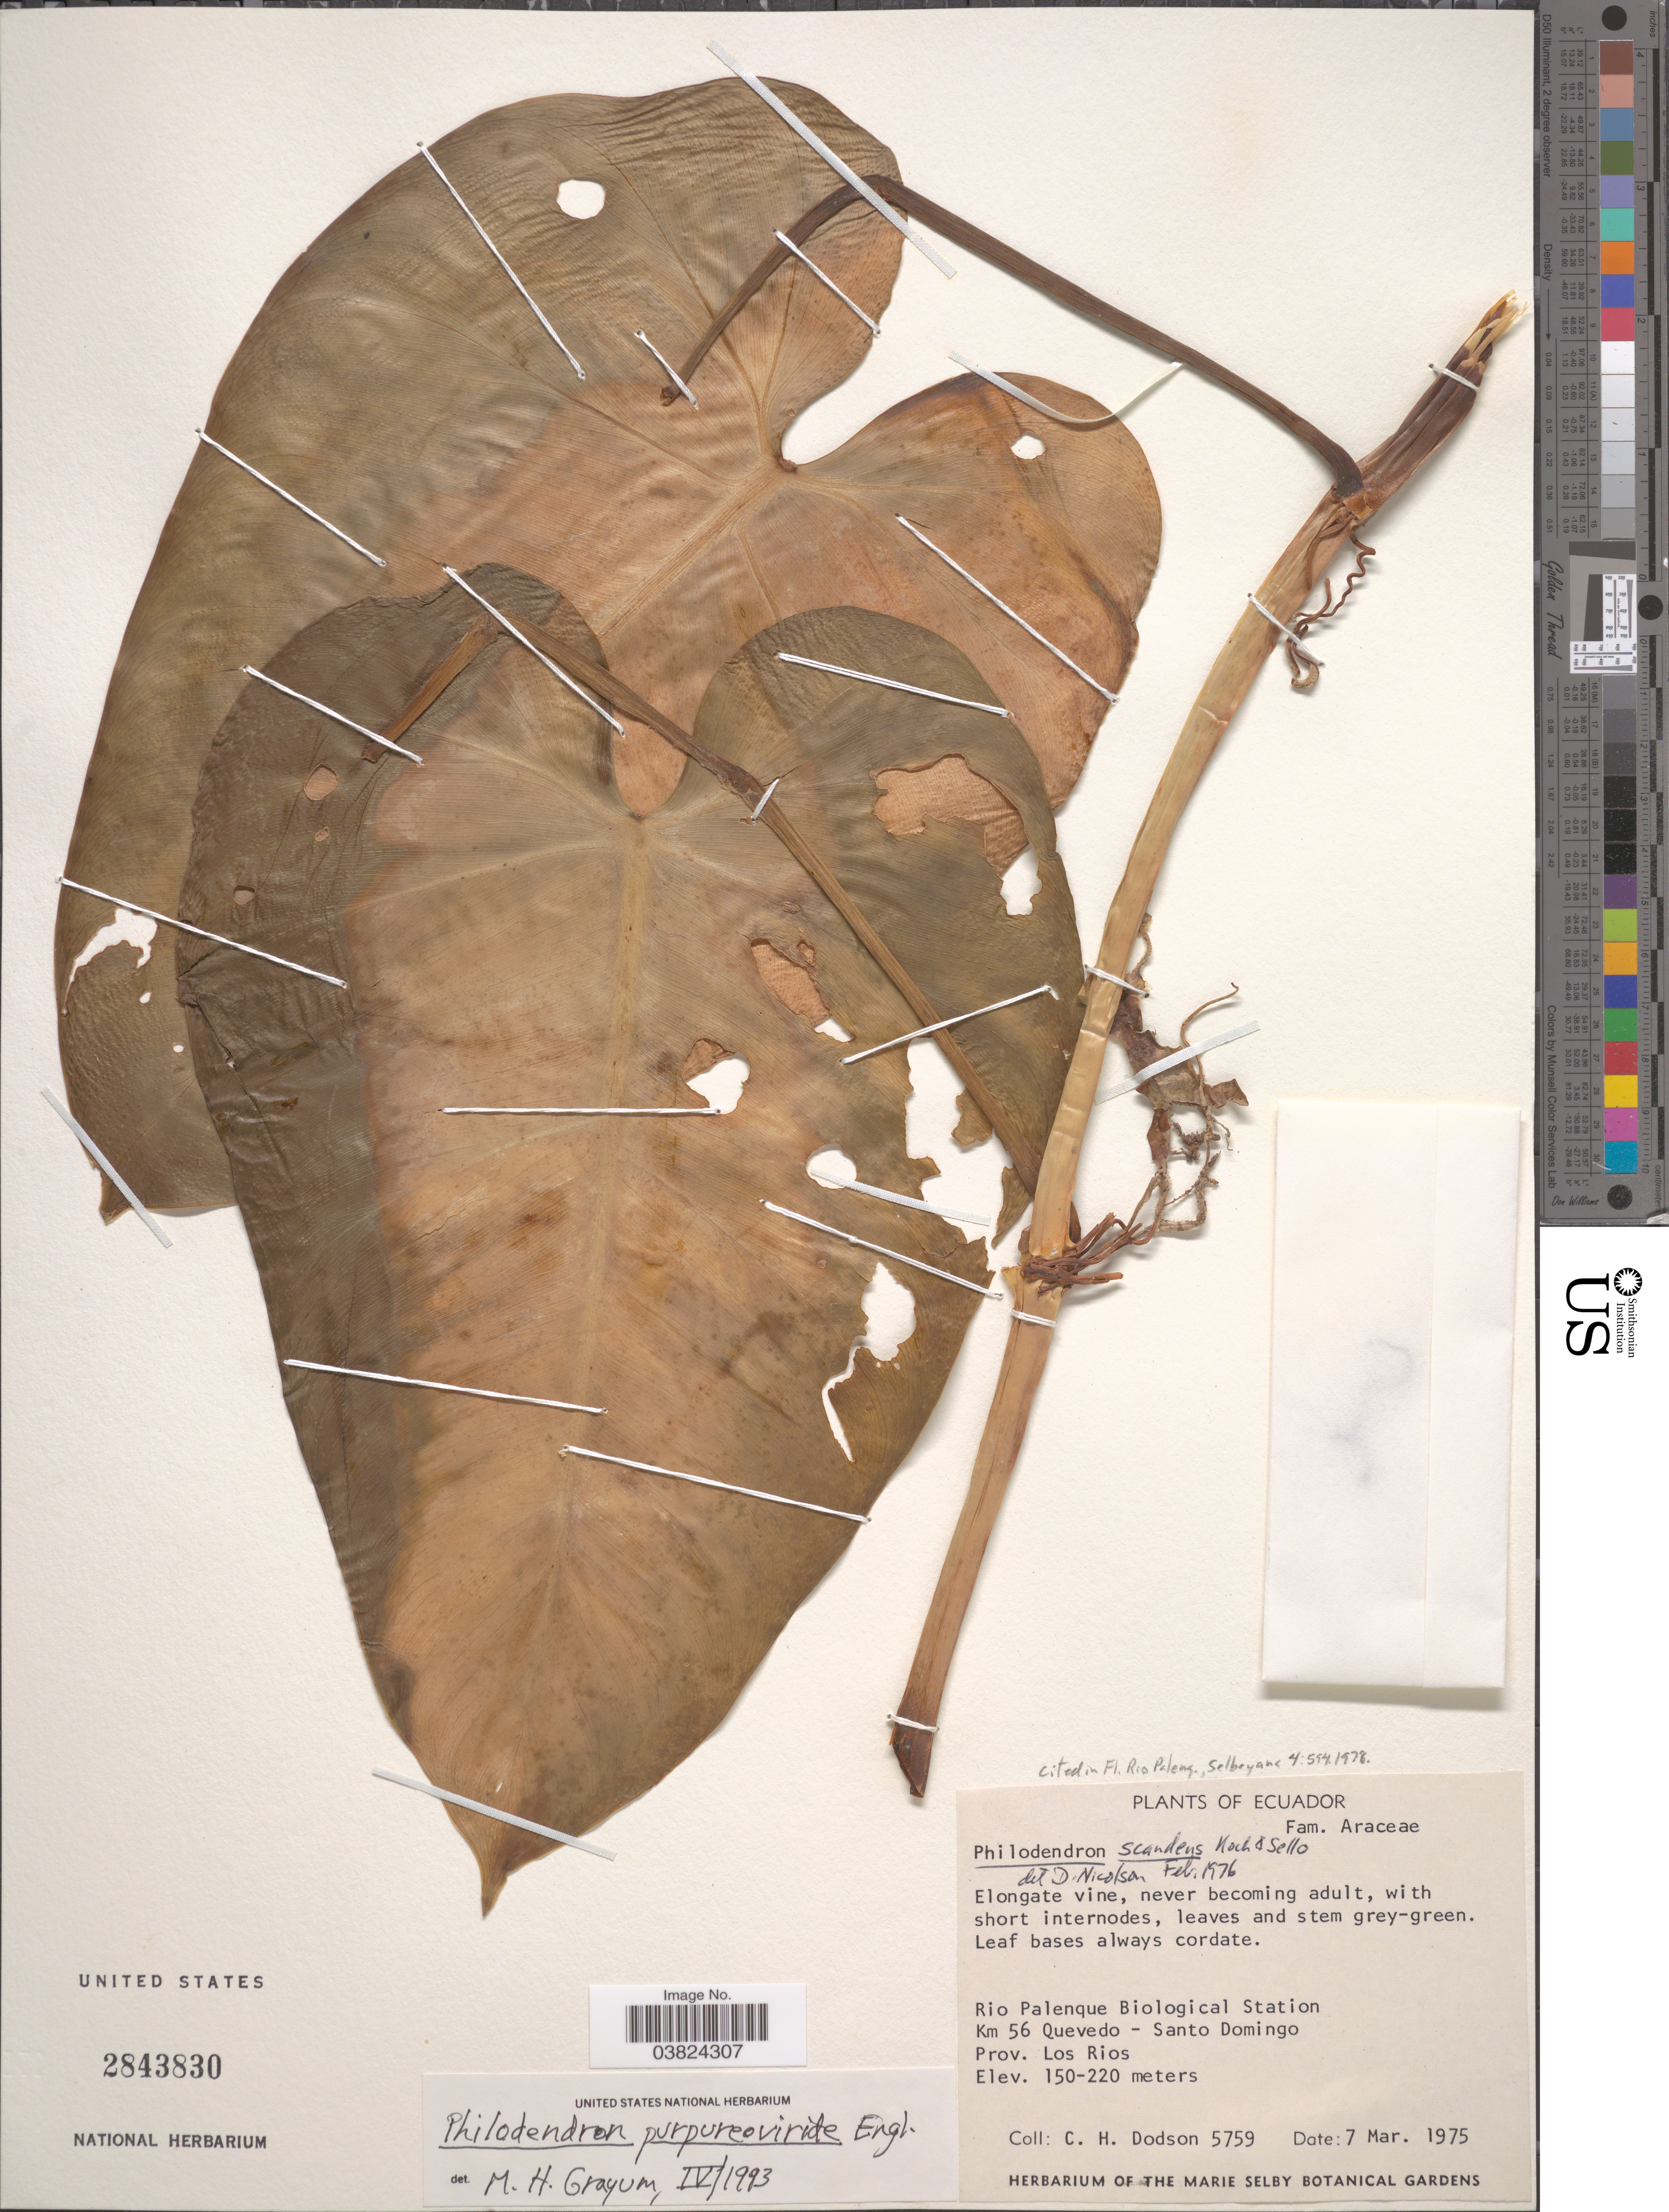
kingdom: Plantae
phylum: Tracheophyta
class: Liliopsida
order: Alismatales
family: Araceae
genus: Philodendron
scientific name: Philodendron purpureoviride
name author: Engl.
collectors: C. H. Dodson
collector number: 5759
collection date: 1975-03-07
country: Ecuador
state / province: Los Ríos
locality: Rio Palenque Biological Station. Km 56 Quevedo - Santo Domingo.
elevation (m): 150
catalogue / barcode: US 2843830